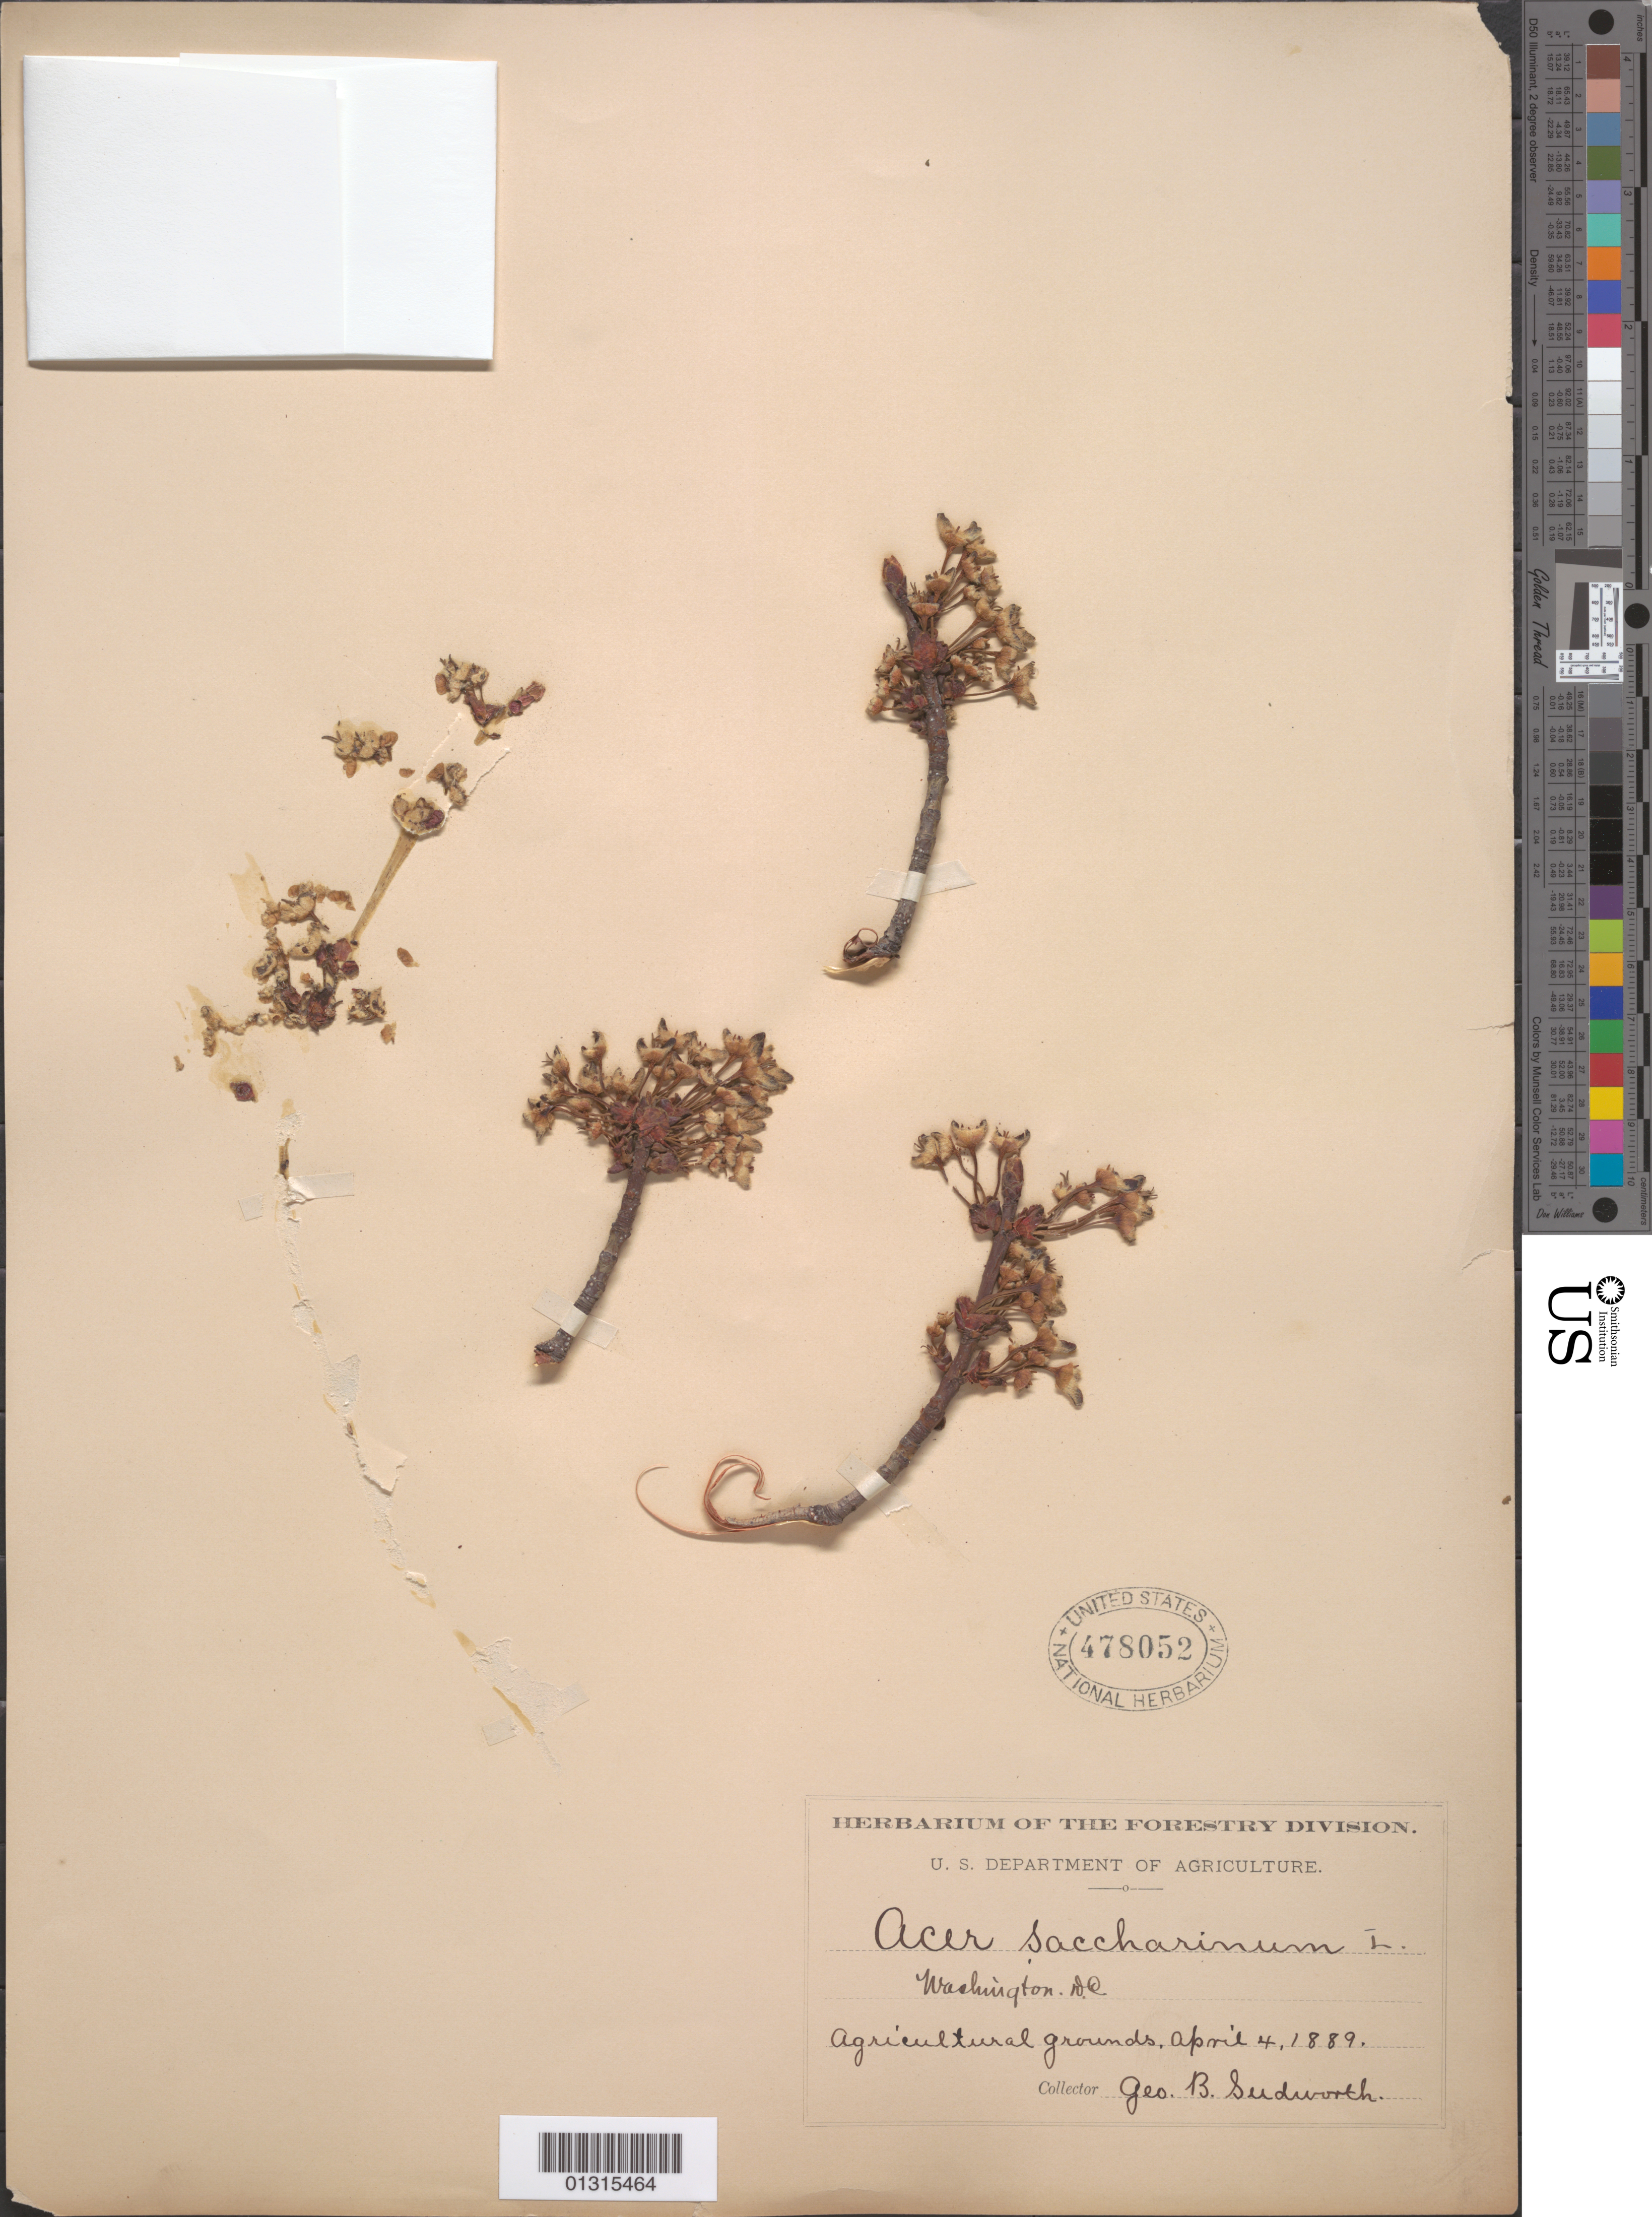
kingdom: Plantae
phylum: Tracheophyta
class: Magnoliopsida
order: Sapindales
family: Sapindaceae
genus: Acer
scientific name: Acer saccharinum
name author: L.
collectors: G. B. Sudworth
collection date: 1889-04-04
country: United States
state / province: District of Columbia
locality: Agricultural Grounds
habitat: Agricultural grounds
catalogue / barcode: US 478052